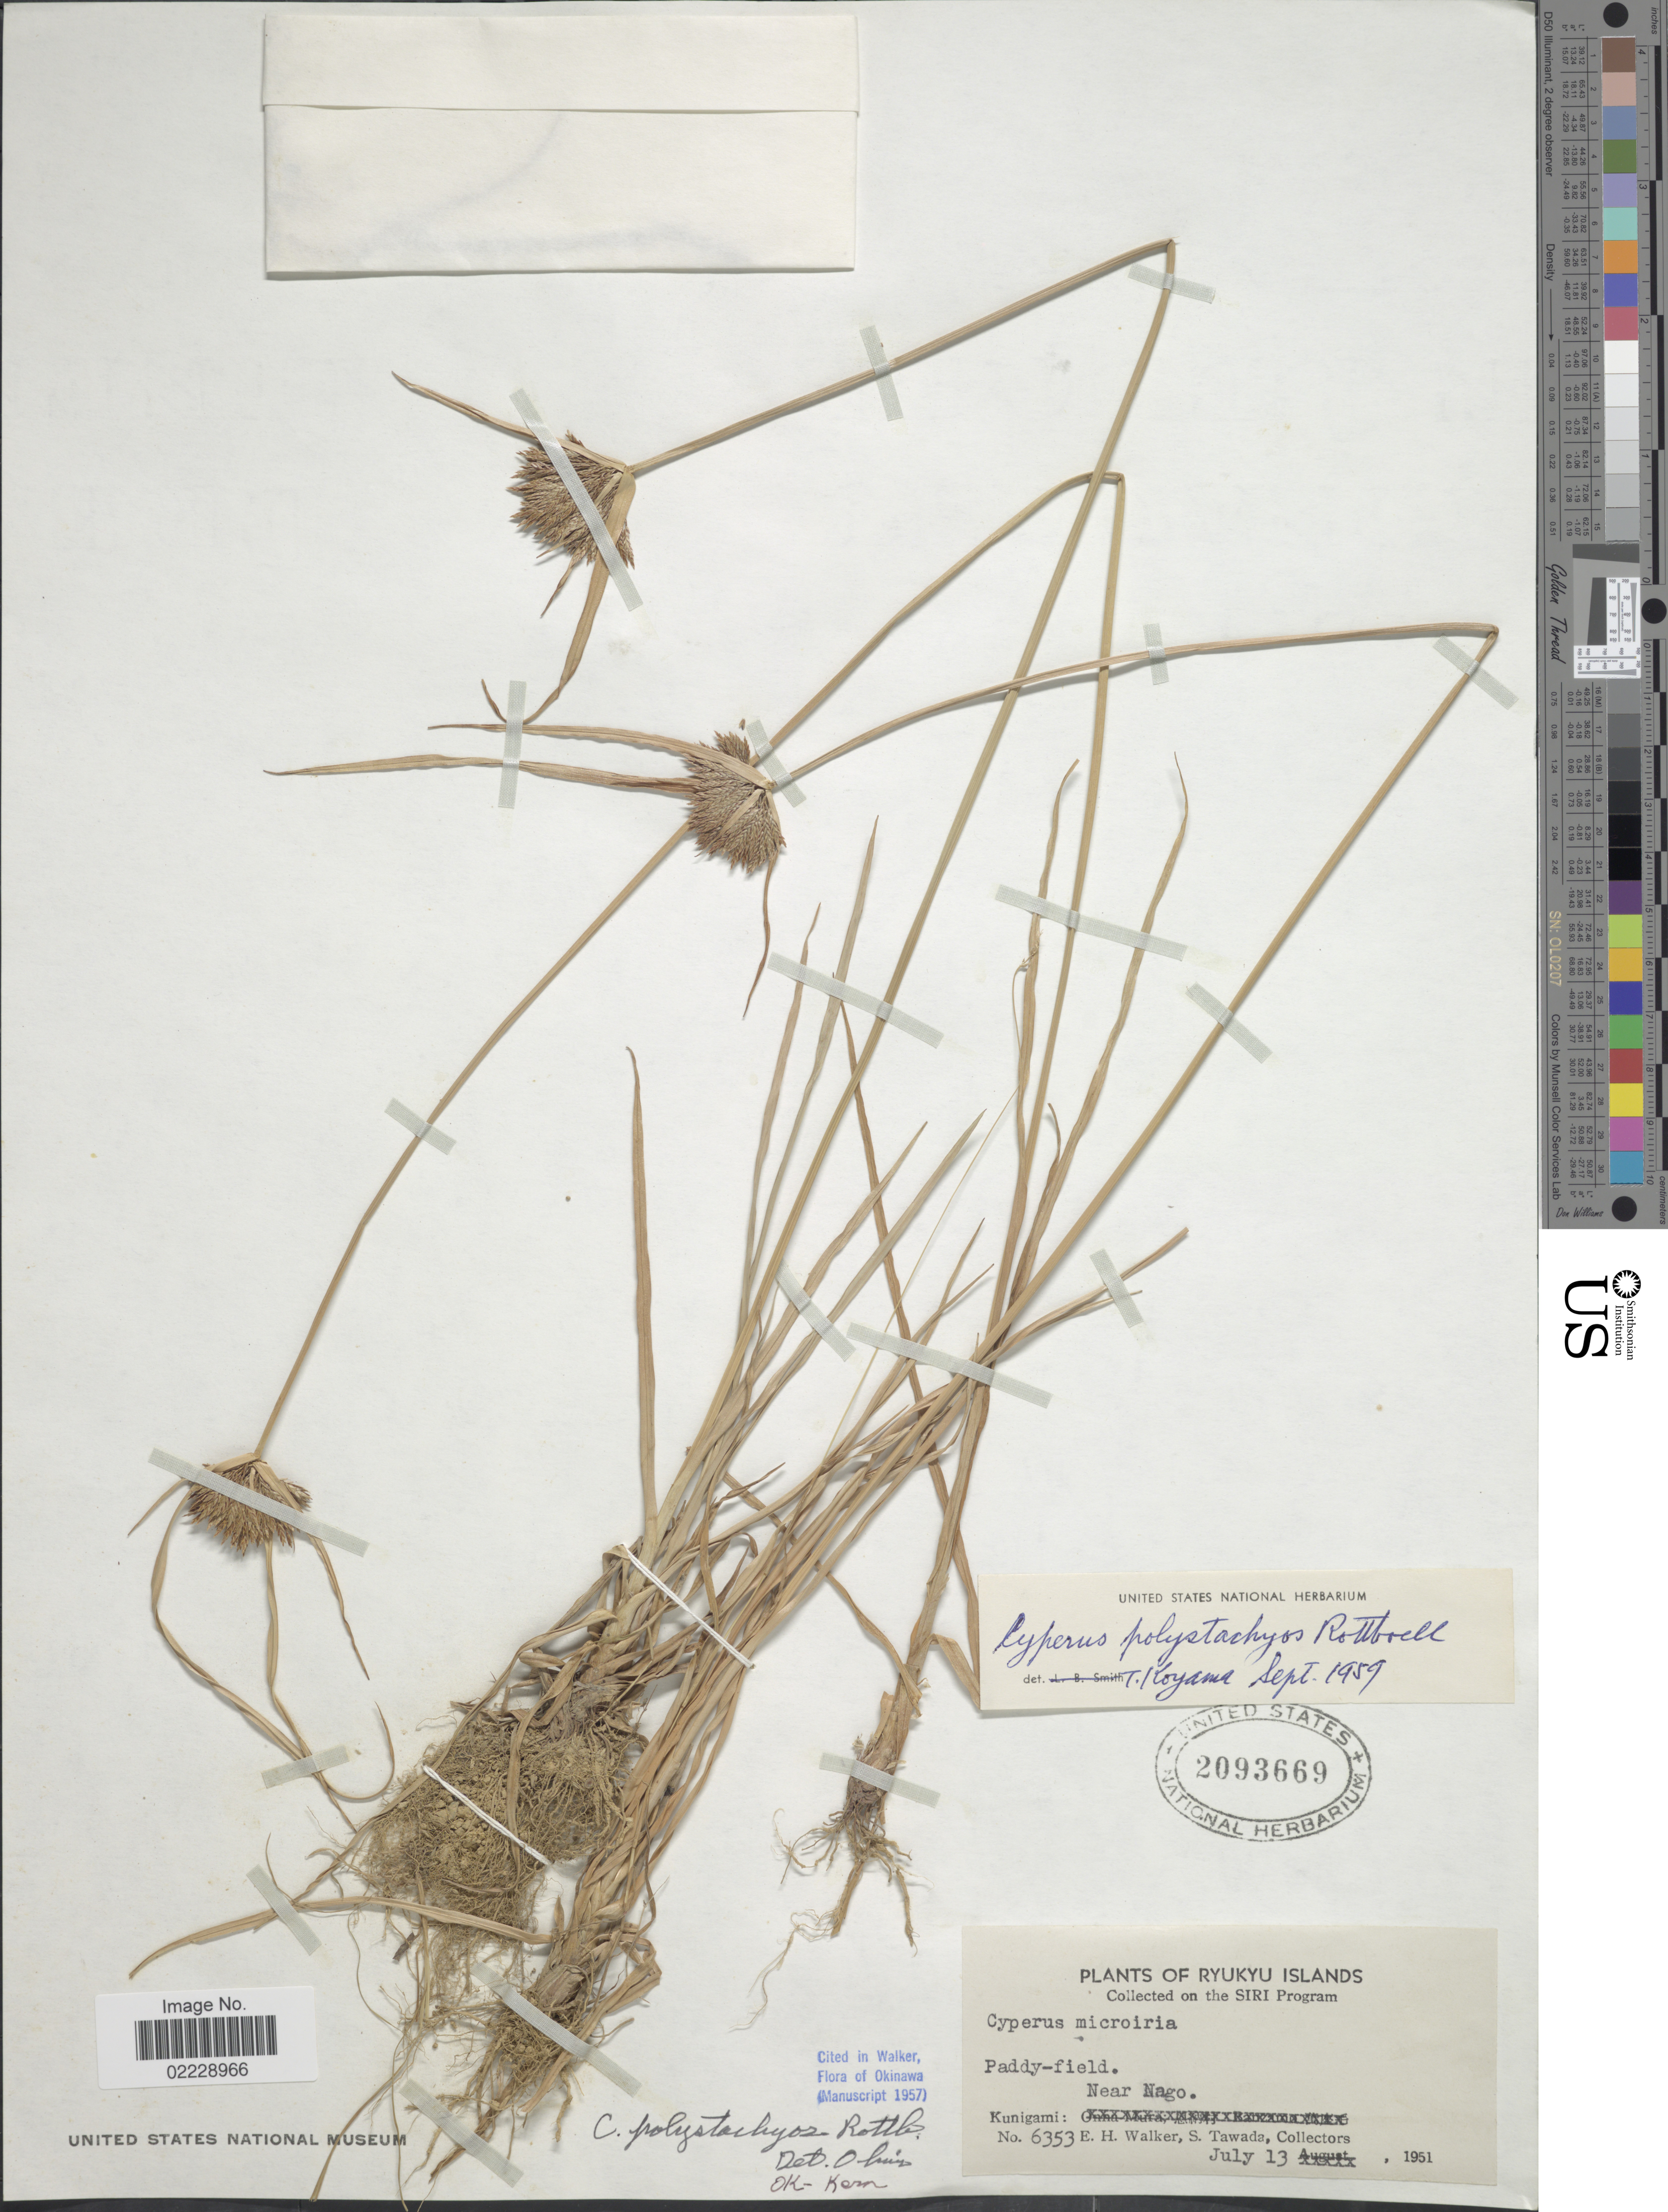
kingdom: Plantae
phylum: Tracheophyta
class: Liliopsida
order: Poales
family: Cyperaceae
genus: Cyperus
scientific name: Cyperus polystachyos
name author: Rottb.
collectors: E. H. Walker & S. Tawada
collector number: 6353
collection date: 1951-07-13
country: Japan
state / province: Okinawa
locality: Ryukyu Islands. Kunigami: Near Nago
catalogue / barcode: US 2093669